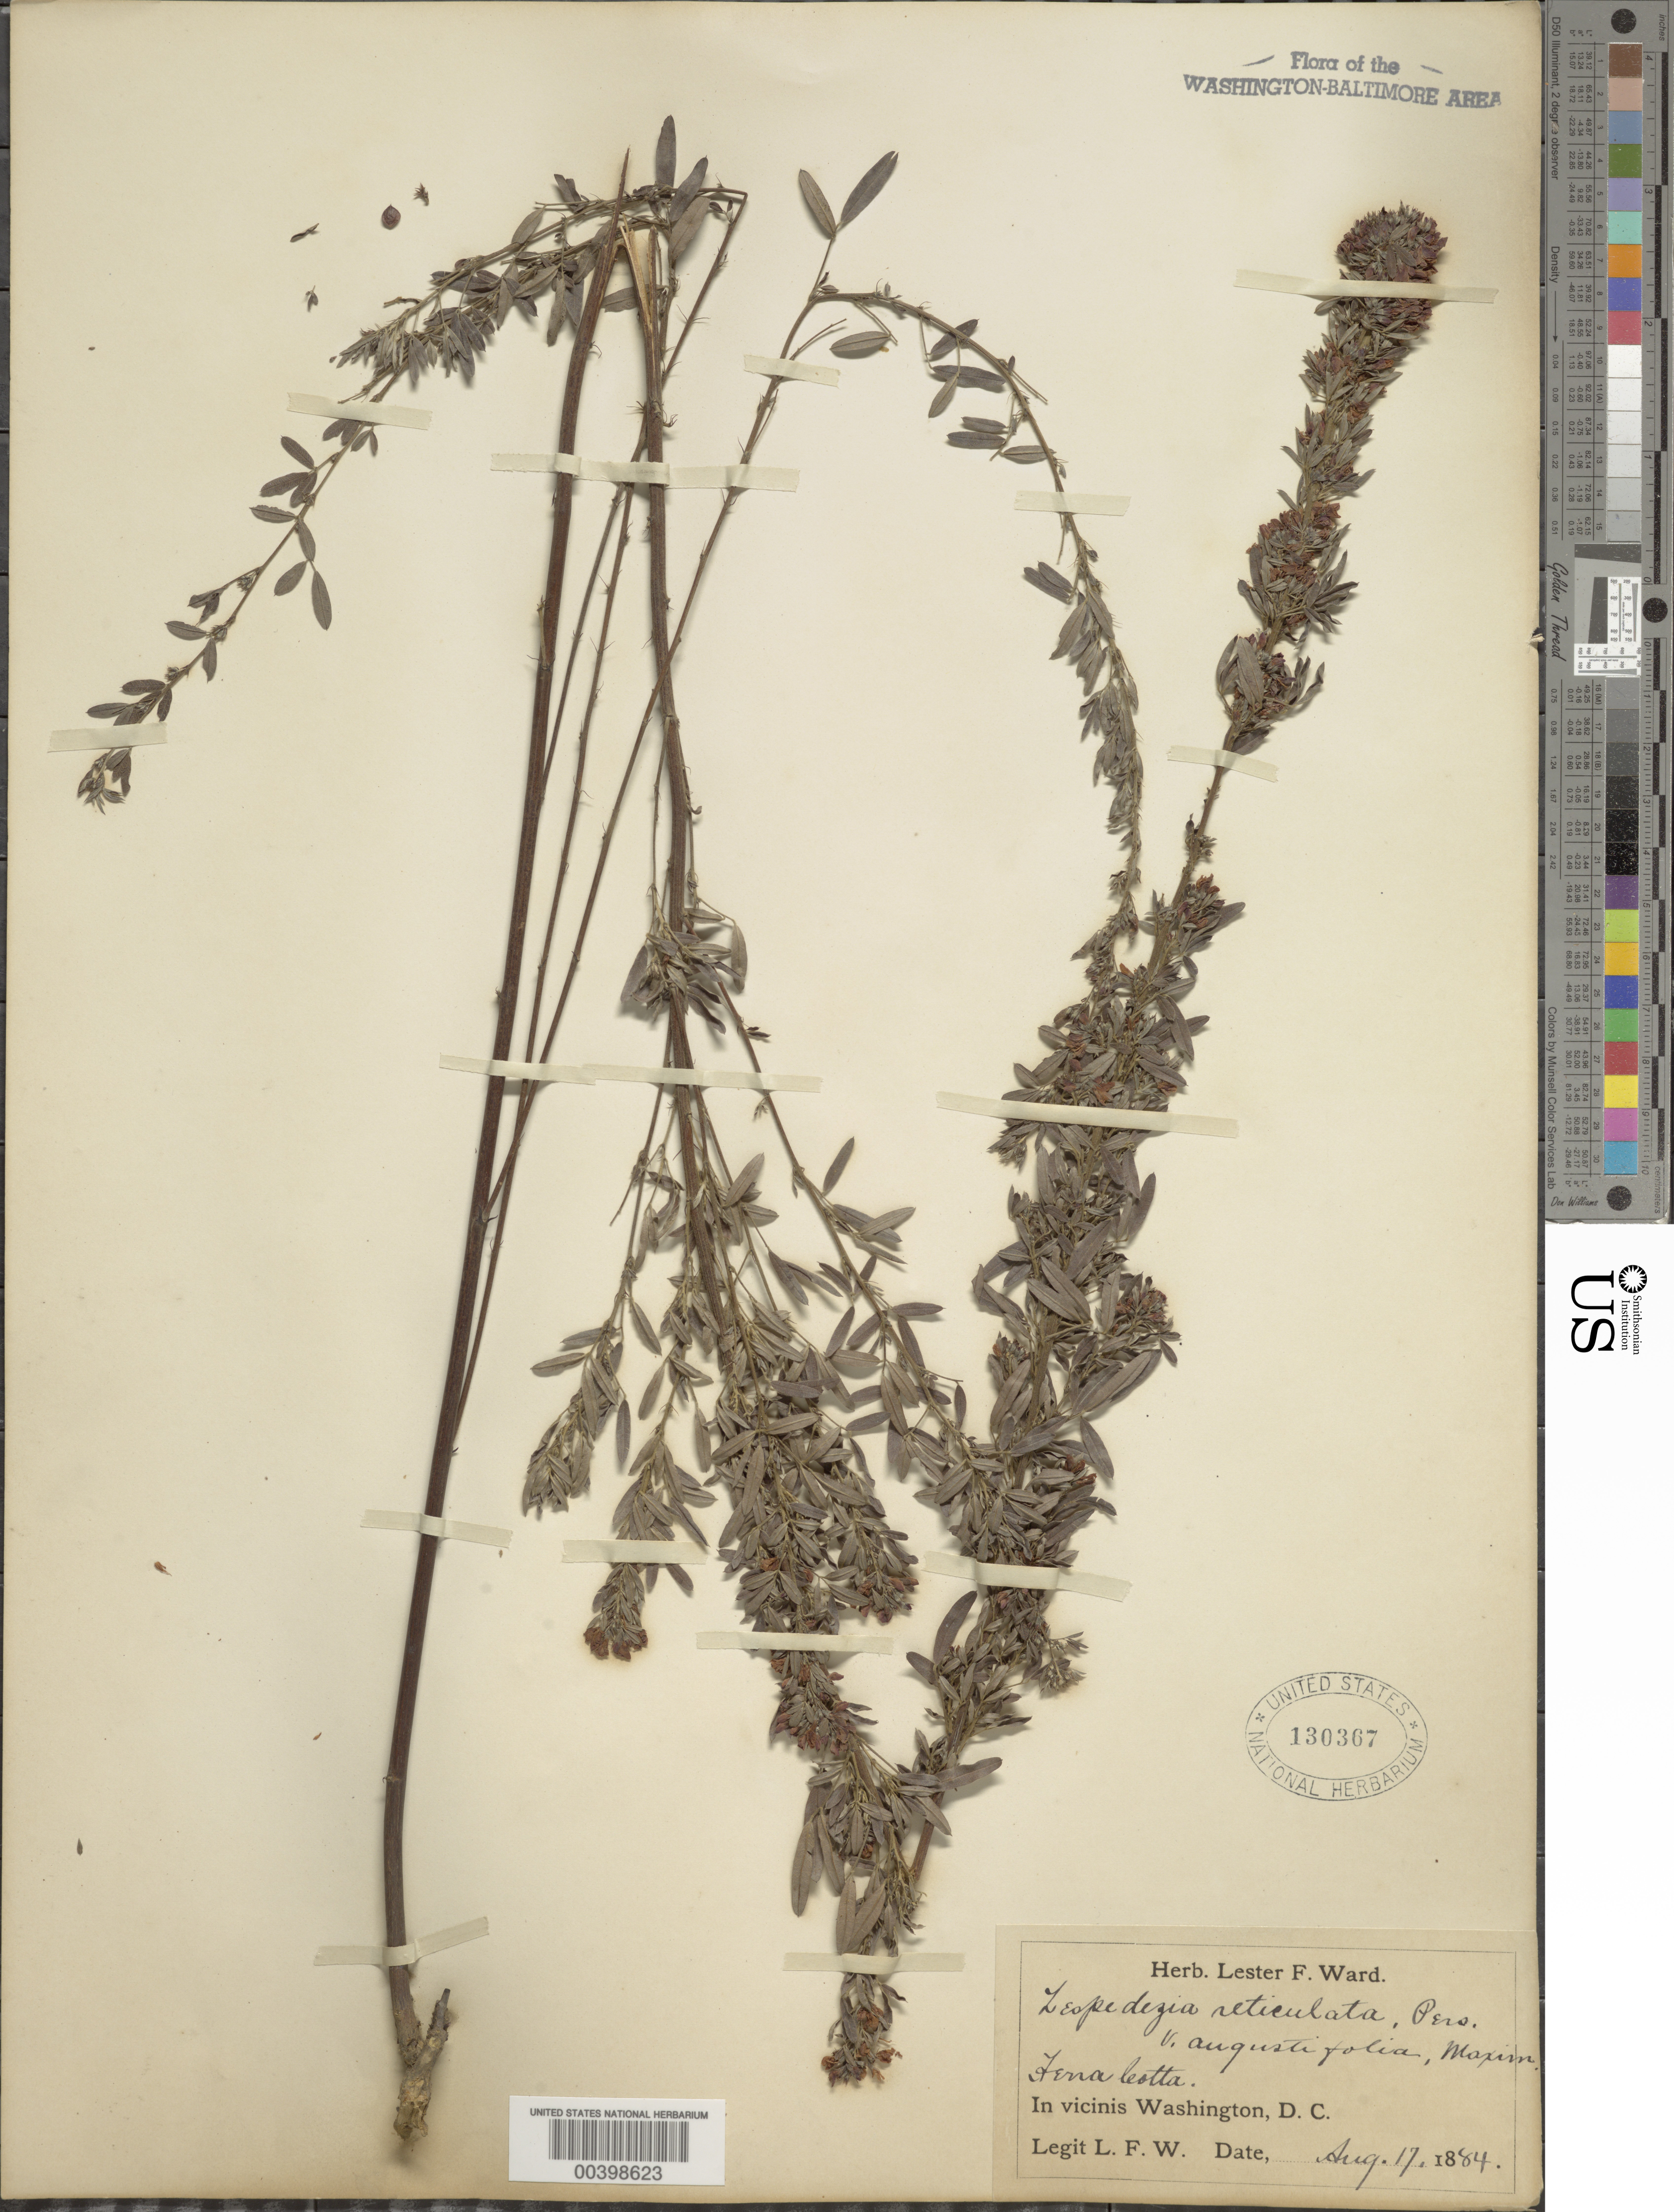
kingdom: Plantae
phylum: Tracheophyta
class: Magnoliopsida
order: Fabales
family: Fabaceae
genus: Lespedeza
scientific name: Lespedeza virginica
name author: (L.) Britton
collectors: L. F. Ward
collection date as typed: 17 Aug 1884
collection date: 1884-08-17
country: United States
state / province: District of Columbia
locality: Terra Cotta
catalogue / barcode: US 130367